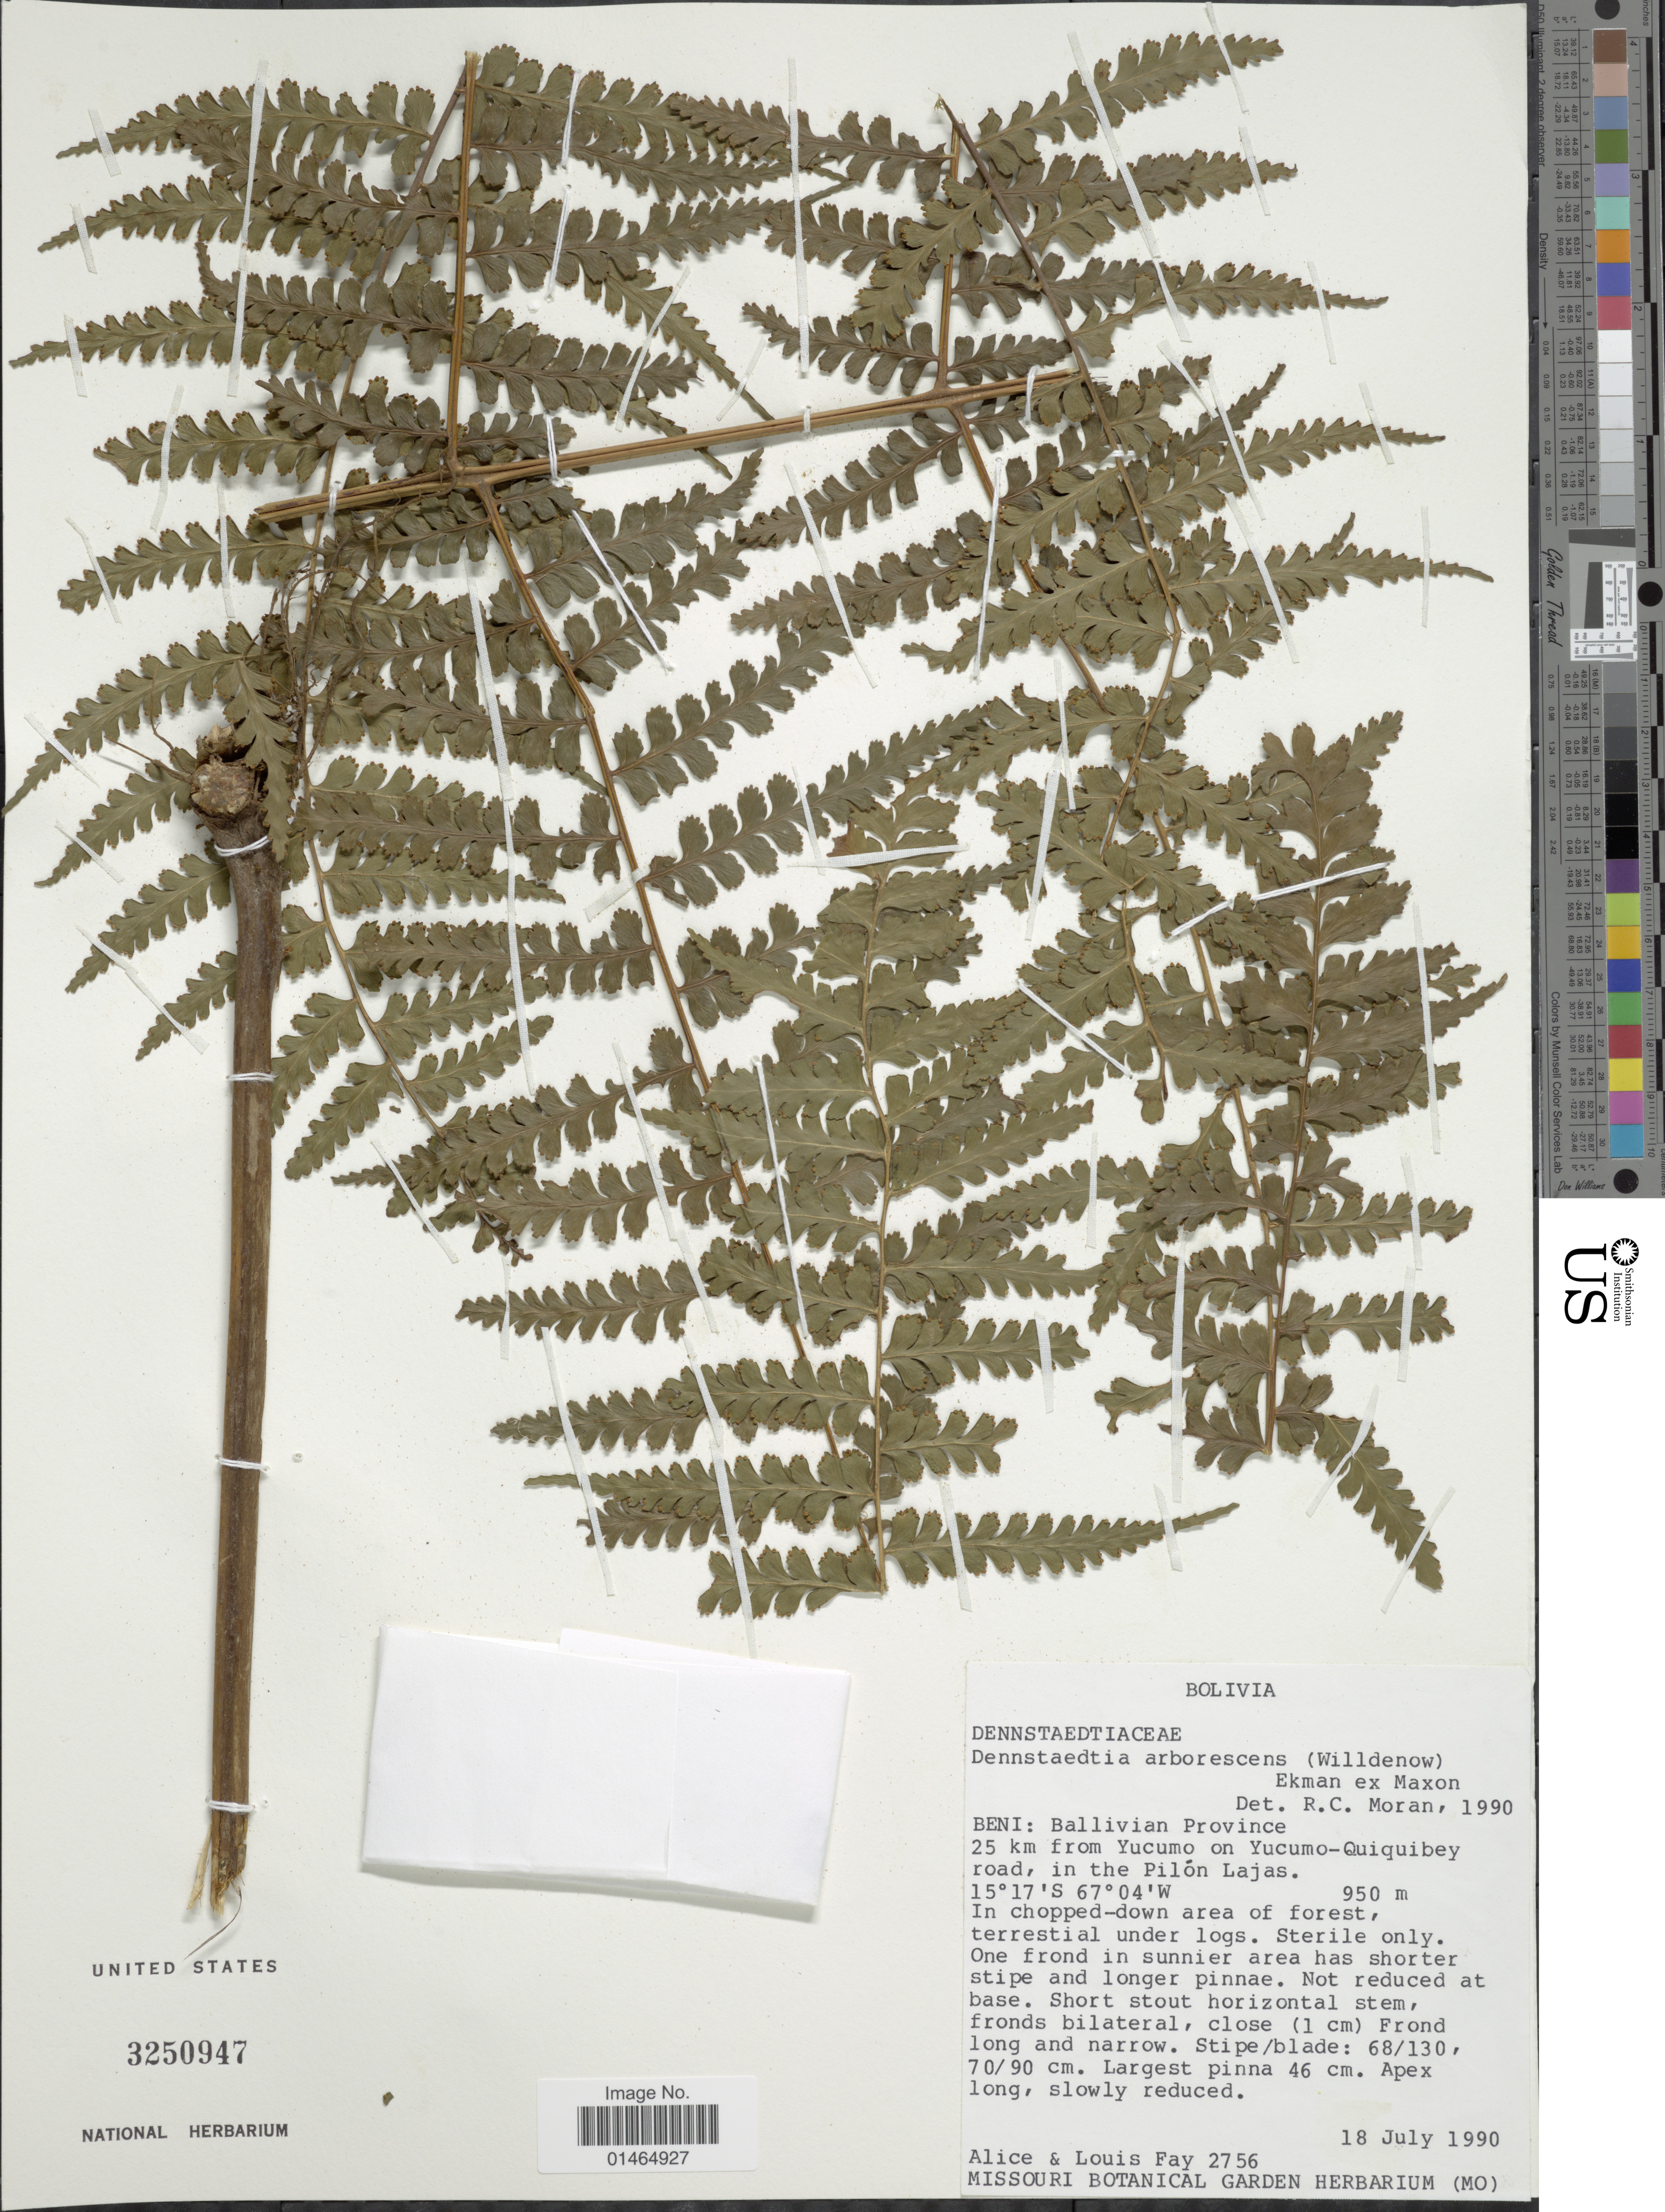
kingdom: Plantae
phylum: Tracheophyta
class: Polypodiopsida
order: Polypodiales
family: Dennstaedtiaceae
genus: Dennstaedtia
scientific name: Dennstaedtia obtusifolia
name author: (Willd.) T. Moore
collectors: A. Fay & L. Fay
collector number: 2756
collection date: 1990-07-18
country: Bolivia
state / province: Beni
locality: Ballivian Province. 25 km from Yucumo on Yucumo-Quiquibey road, in the Pilón Lajas.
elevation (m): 950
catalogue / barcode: US 3250947